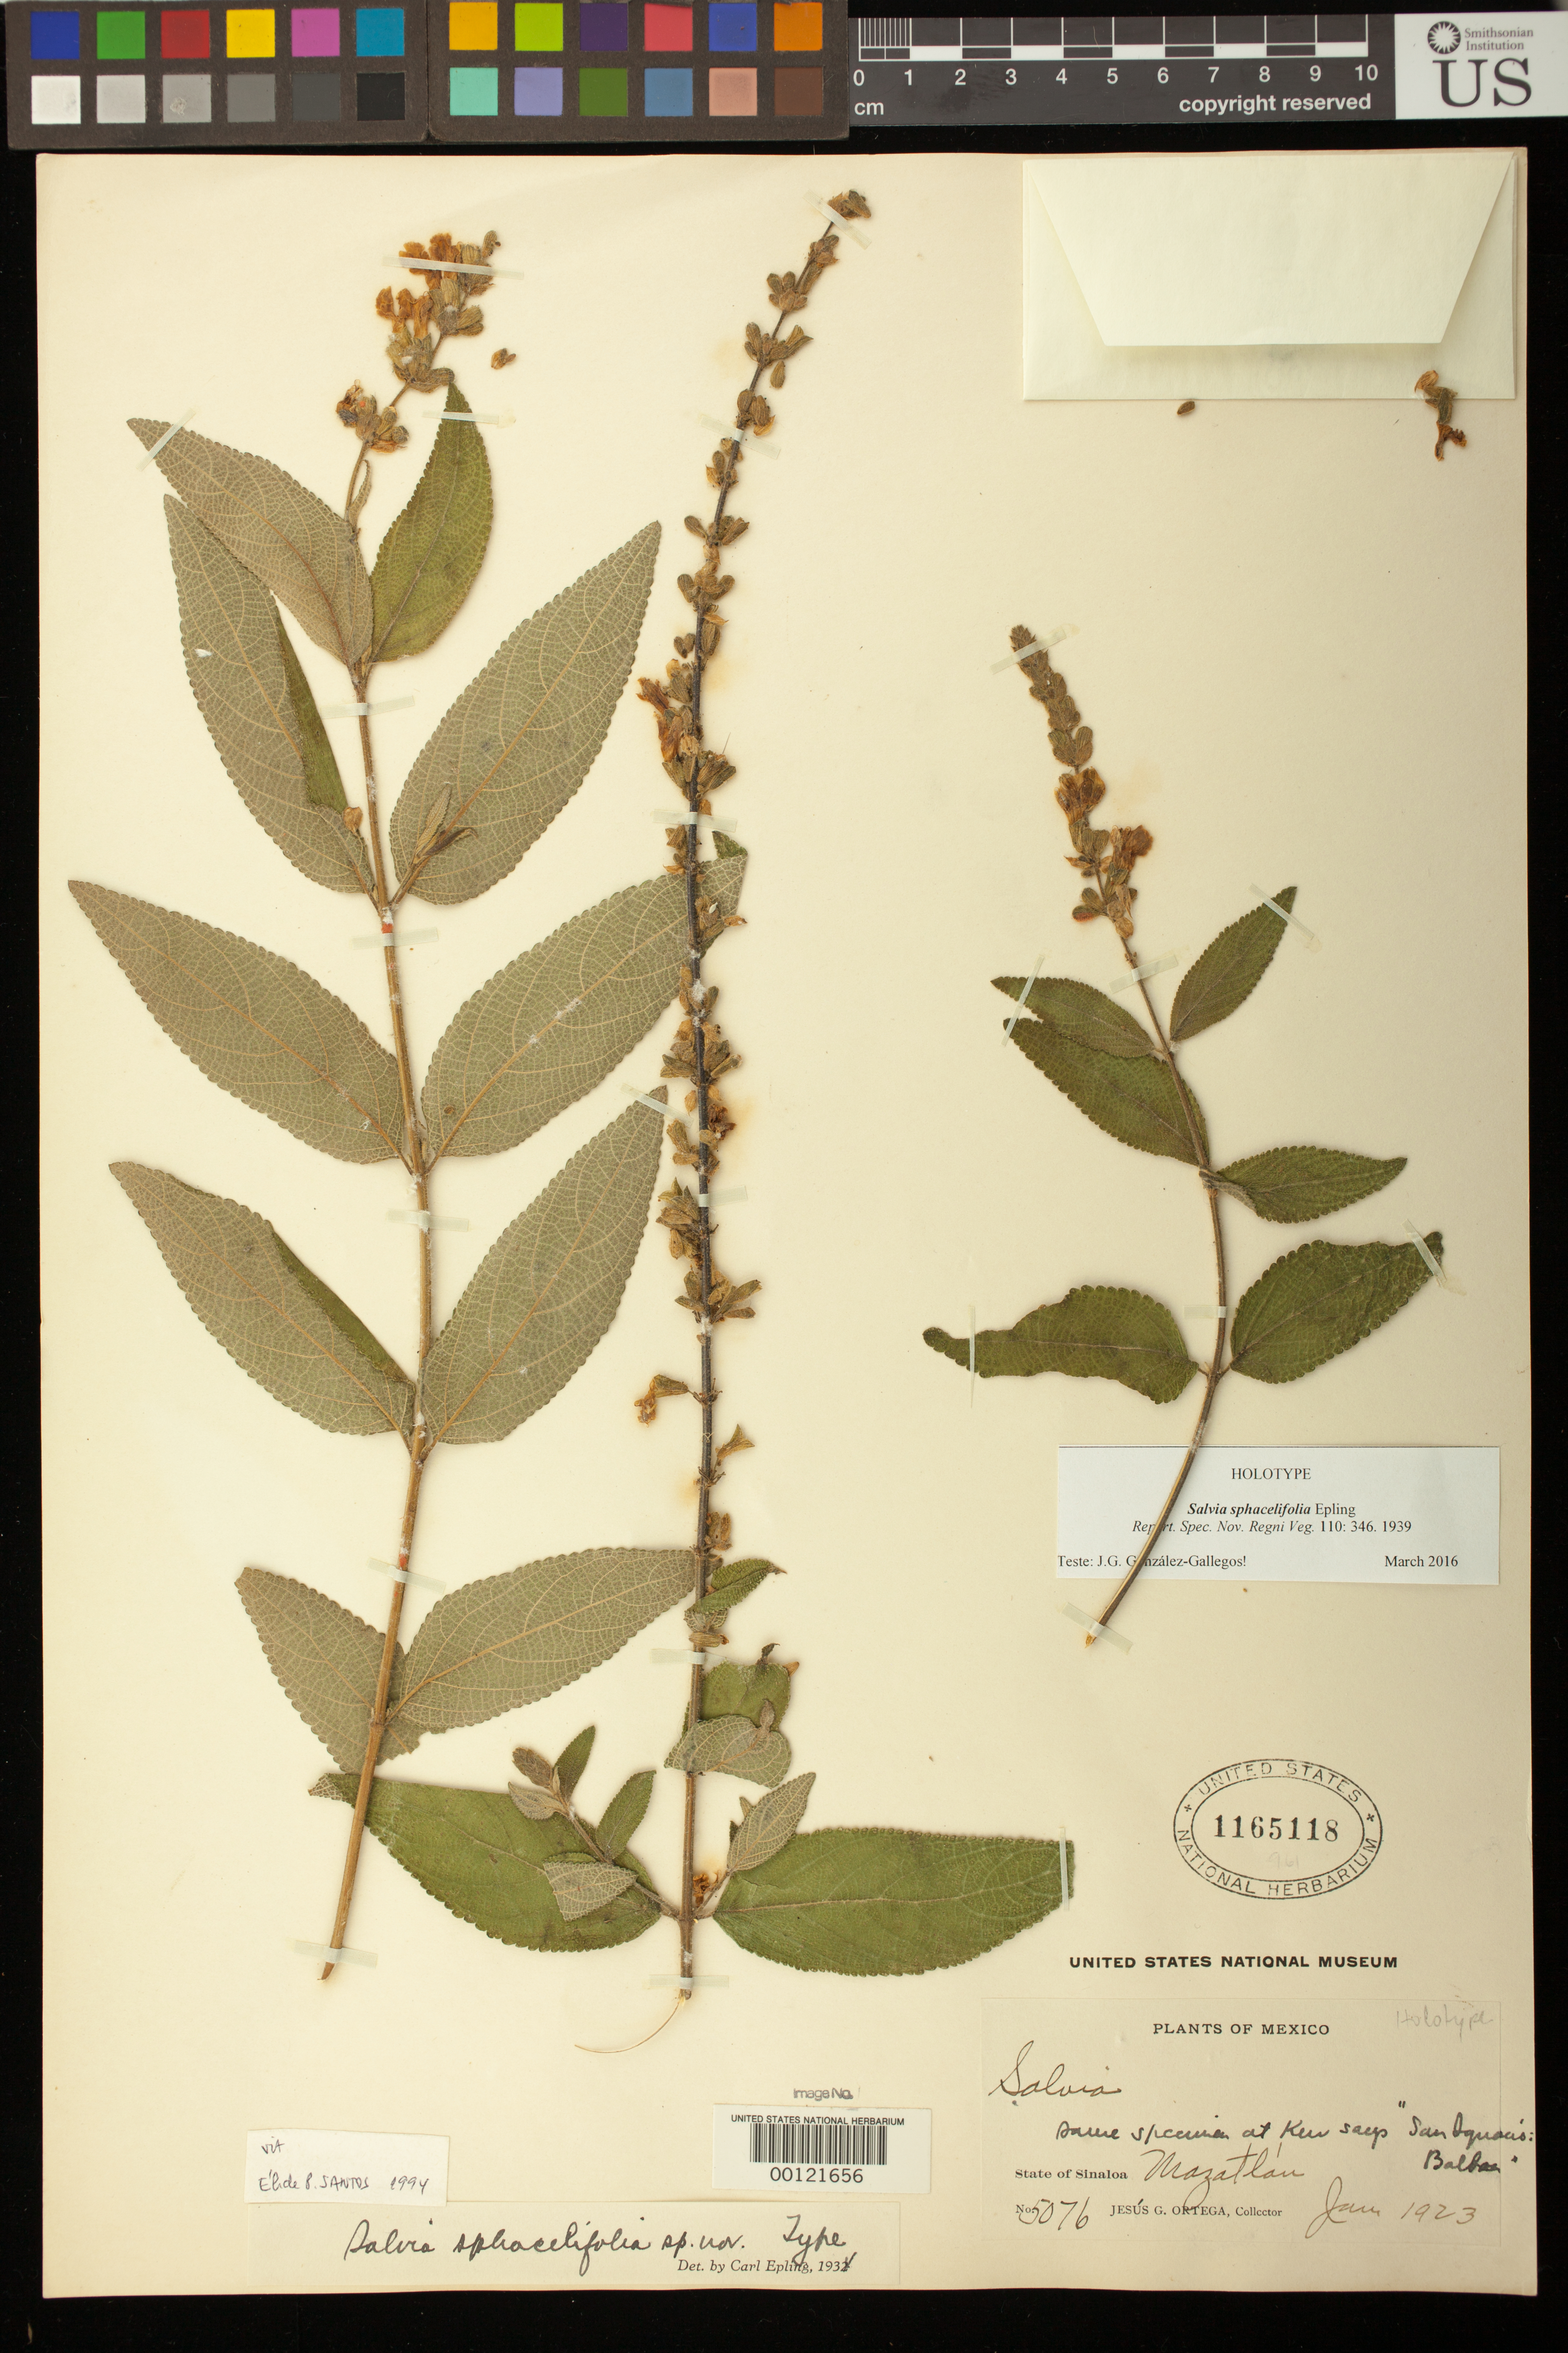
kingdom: Plantae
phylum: Tracheophyta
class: Magnoliopsida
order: Lamiales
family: Lamiaceae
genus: Salvia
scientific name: Salvia sphacelifolia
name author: Epling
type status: Holotype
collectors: J. Ortega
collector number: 5076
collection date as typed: Jan 1923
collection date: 1923-01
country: Mexico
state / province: Sinaloa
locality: Mazatlan.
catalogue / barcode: US 1165118